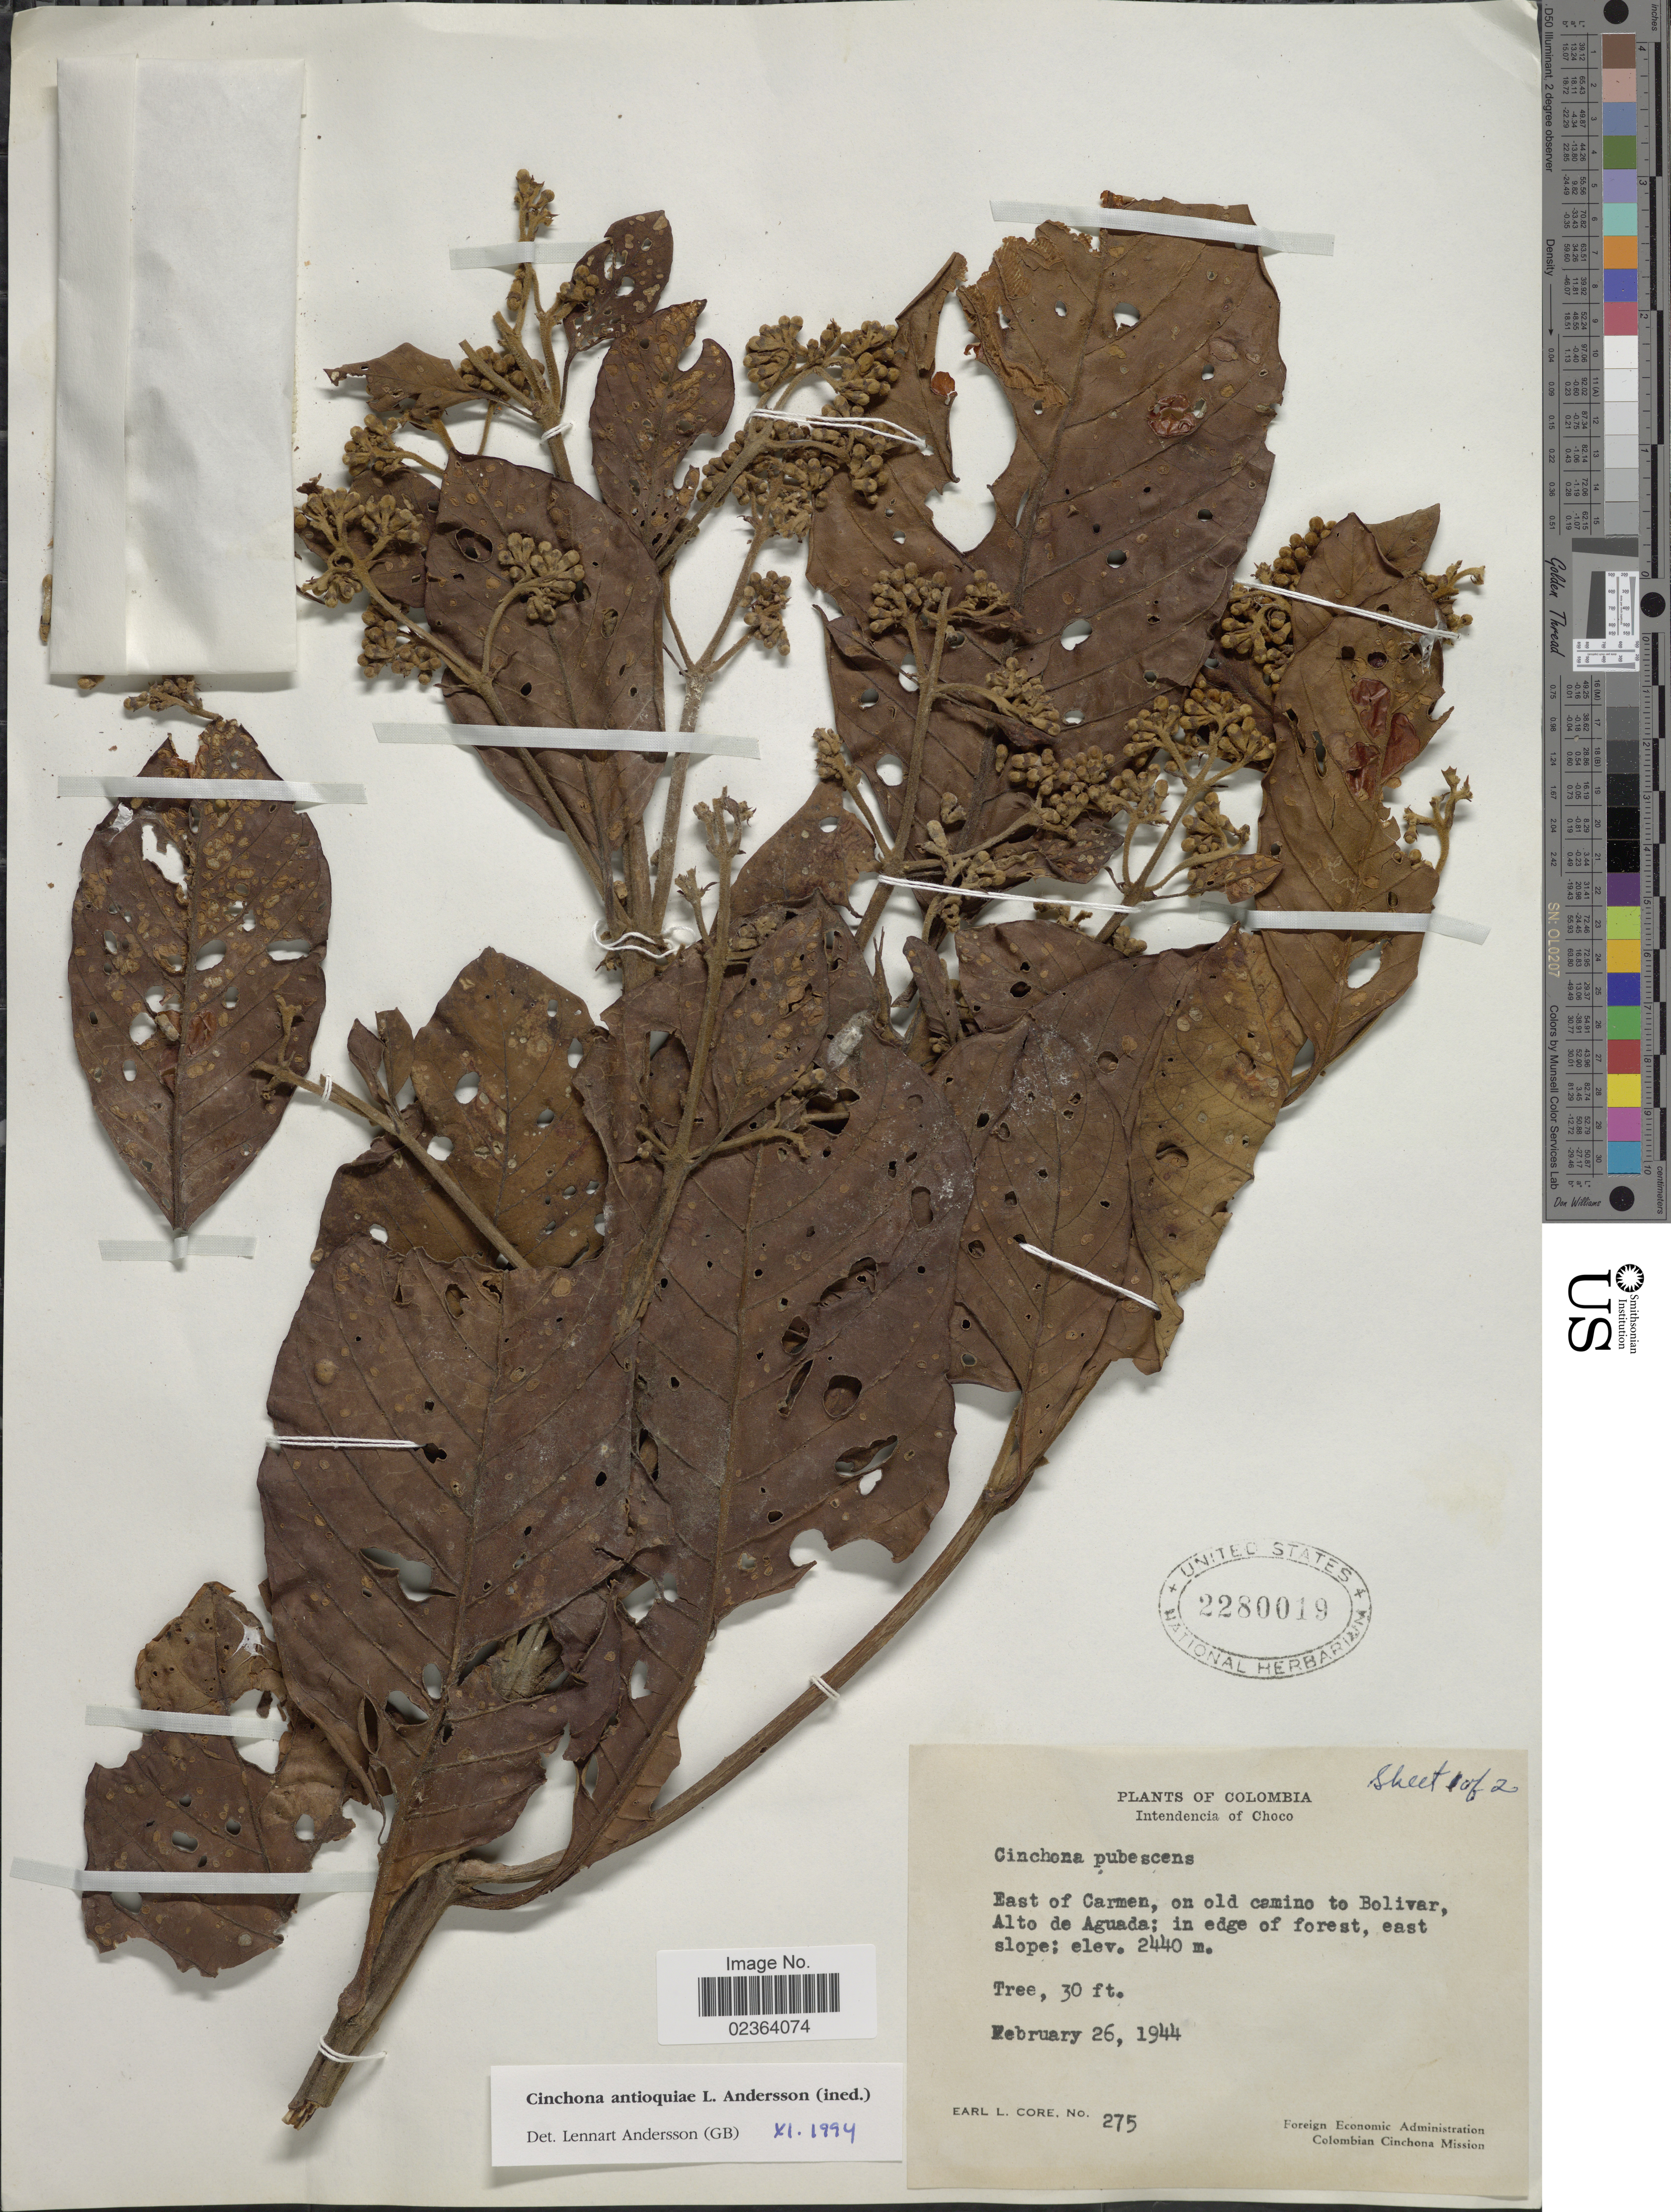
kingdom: Plantae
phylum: Tracheophyta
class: Magnoliopsida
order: Gentianales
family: Rubiaceae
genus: Cinchona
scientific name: Cinchona antioquiae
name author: L. Andersson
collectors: E. L. Core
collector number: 275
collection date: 1944-02-26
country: Colombia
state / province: Chocó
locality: Intendencia of Choco, East of Carmen, on old camino to Bolivar, Alto de Aguada, in edge of forest, east slope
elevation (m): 2440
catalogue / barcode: US 2280019